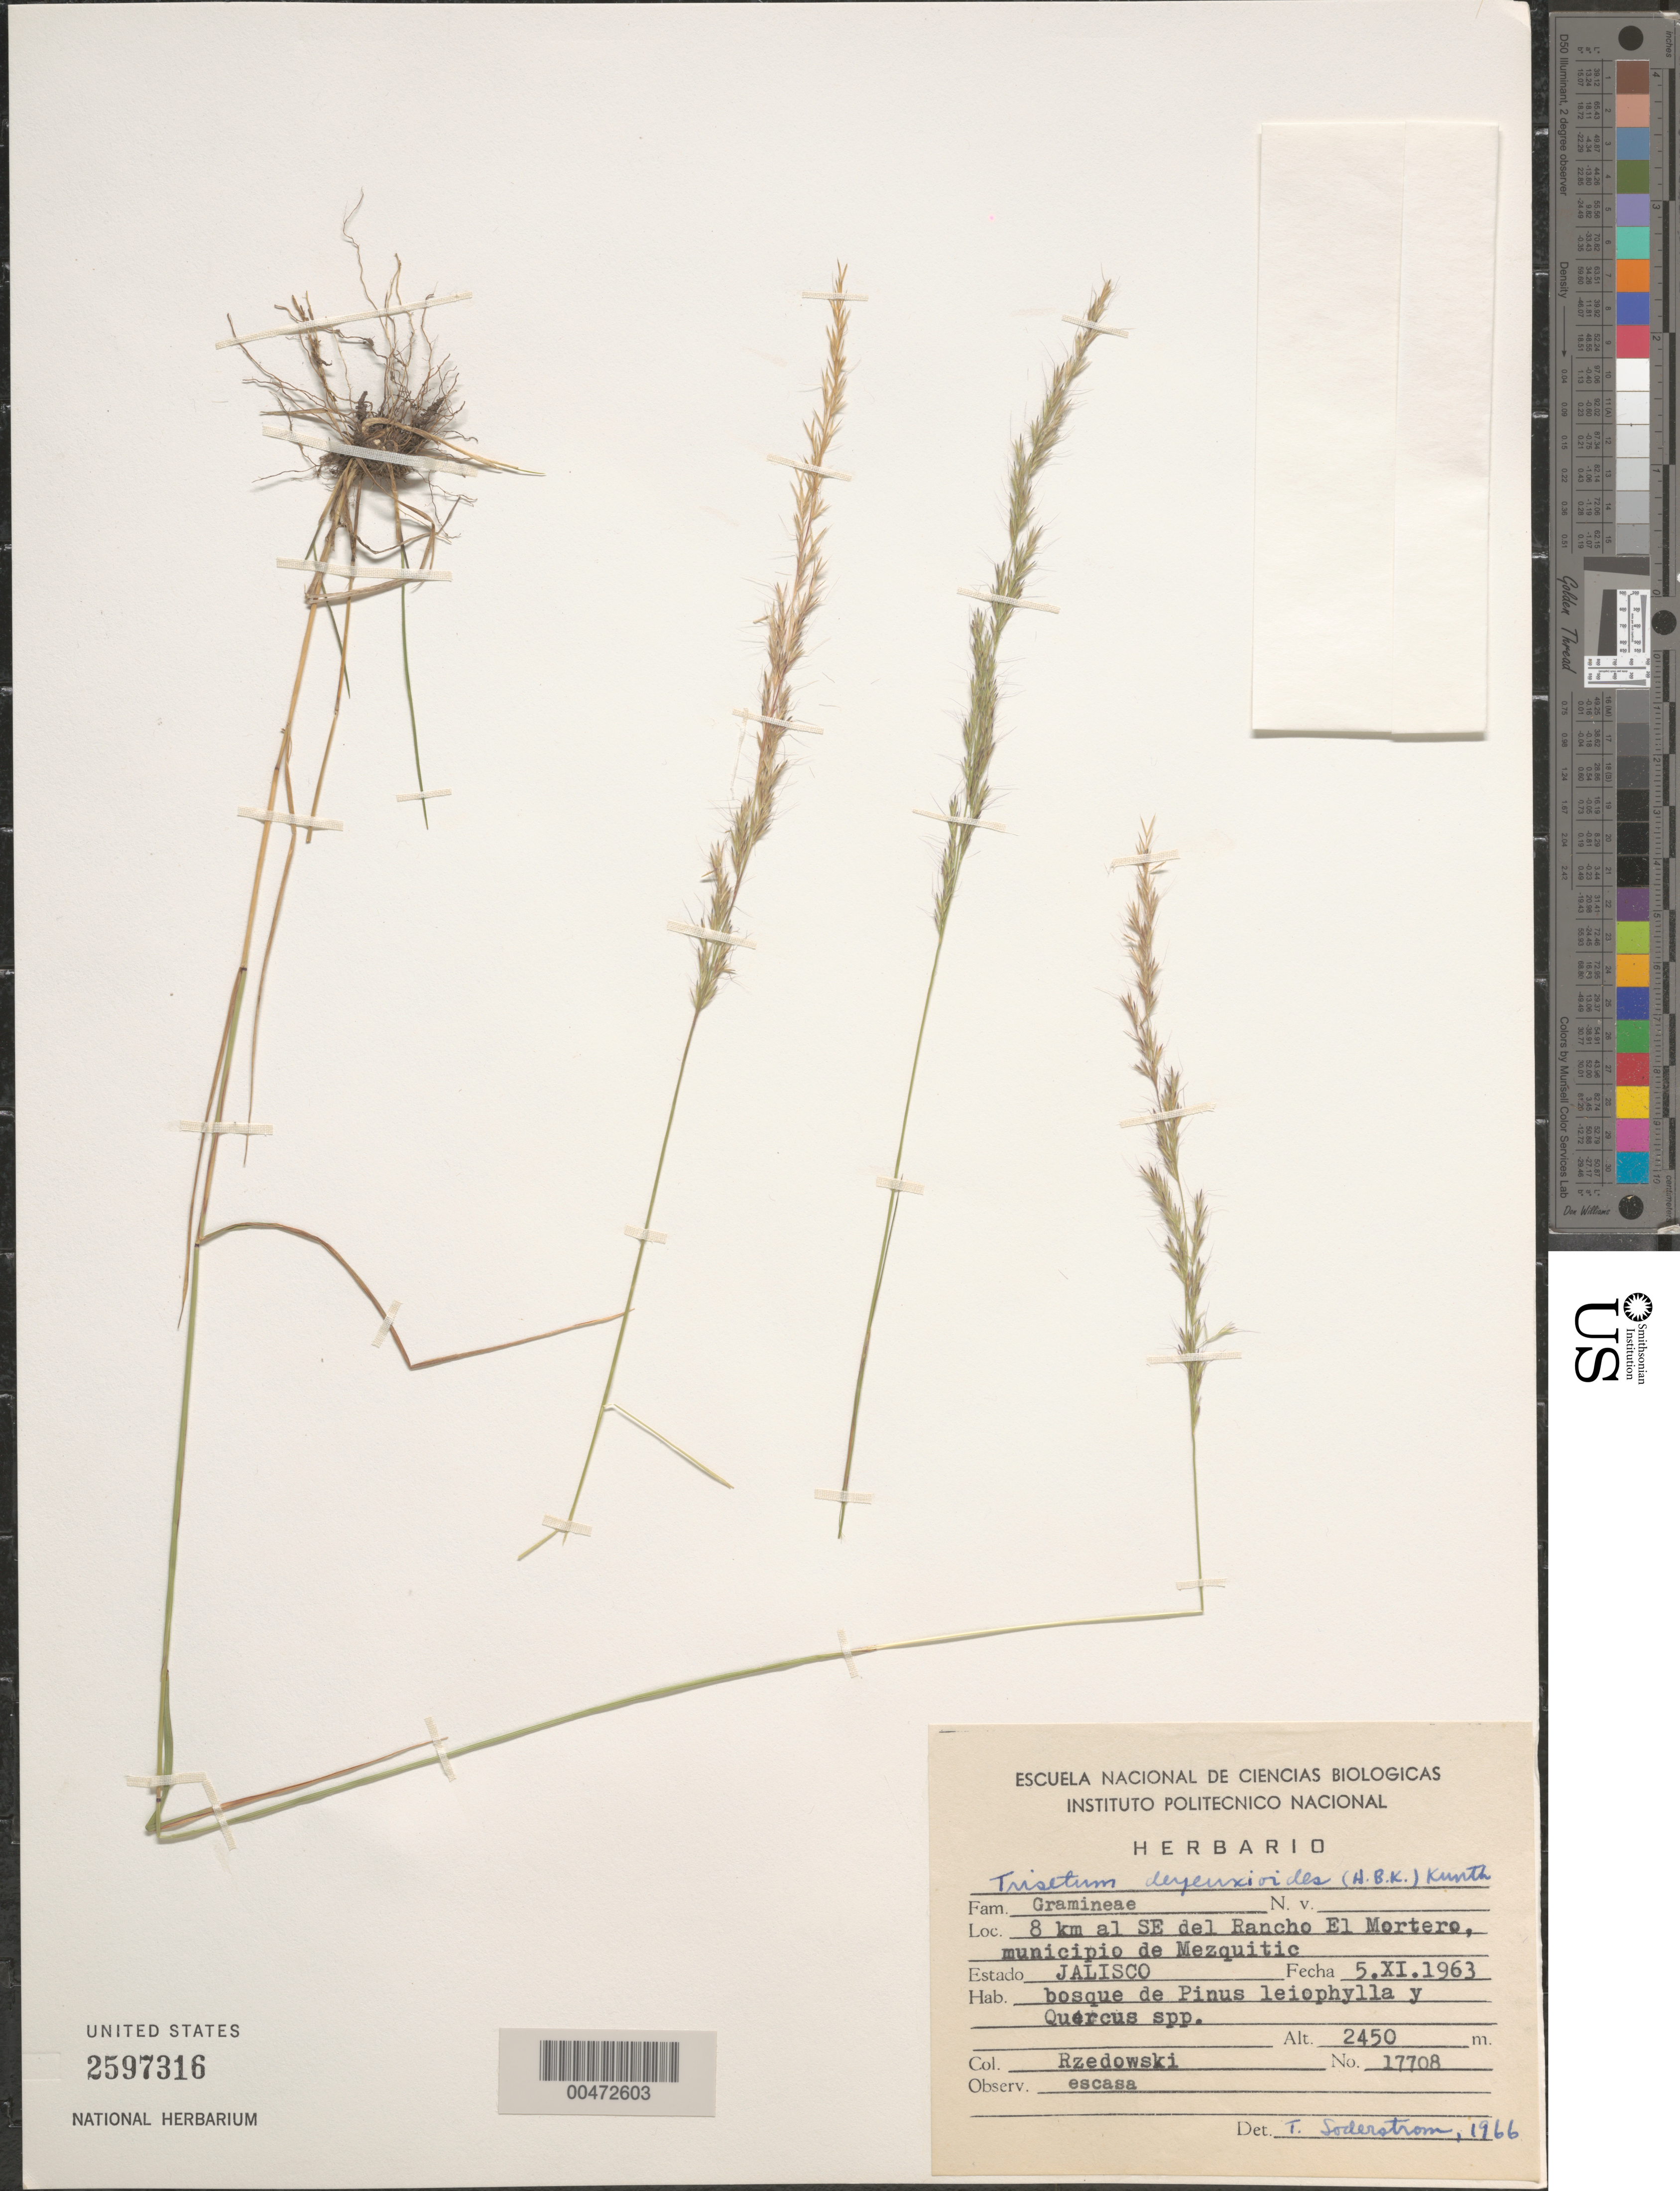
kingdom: Plantae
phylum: Tracheophyta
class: Liliopsida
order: Poales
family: Poaceae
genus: Trisetum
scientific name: Trisetum deyeuxioides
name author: (Kunth) Kunth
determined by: Soderstrom, T. R.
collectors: J. Rzedowski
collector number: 17708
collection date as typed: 5 Nov 1963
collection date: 1963-11-05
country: Mexico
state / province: Jalisco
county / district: Mezquitic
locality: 8 km SE of Rancho El Mortero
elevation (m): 2450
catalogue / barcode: US 2597316